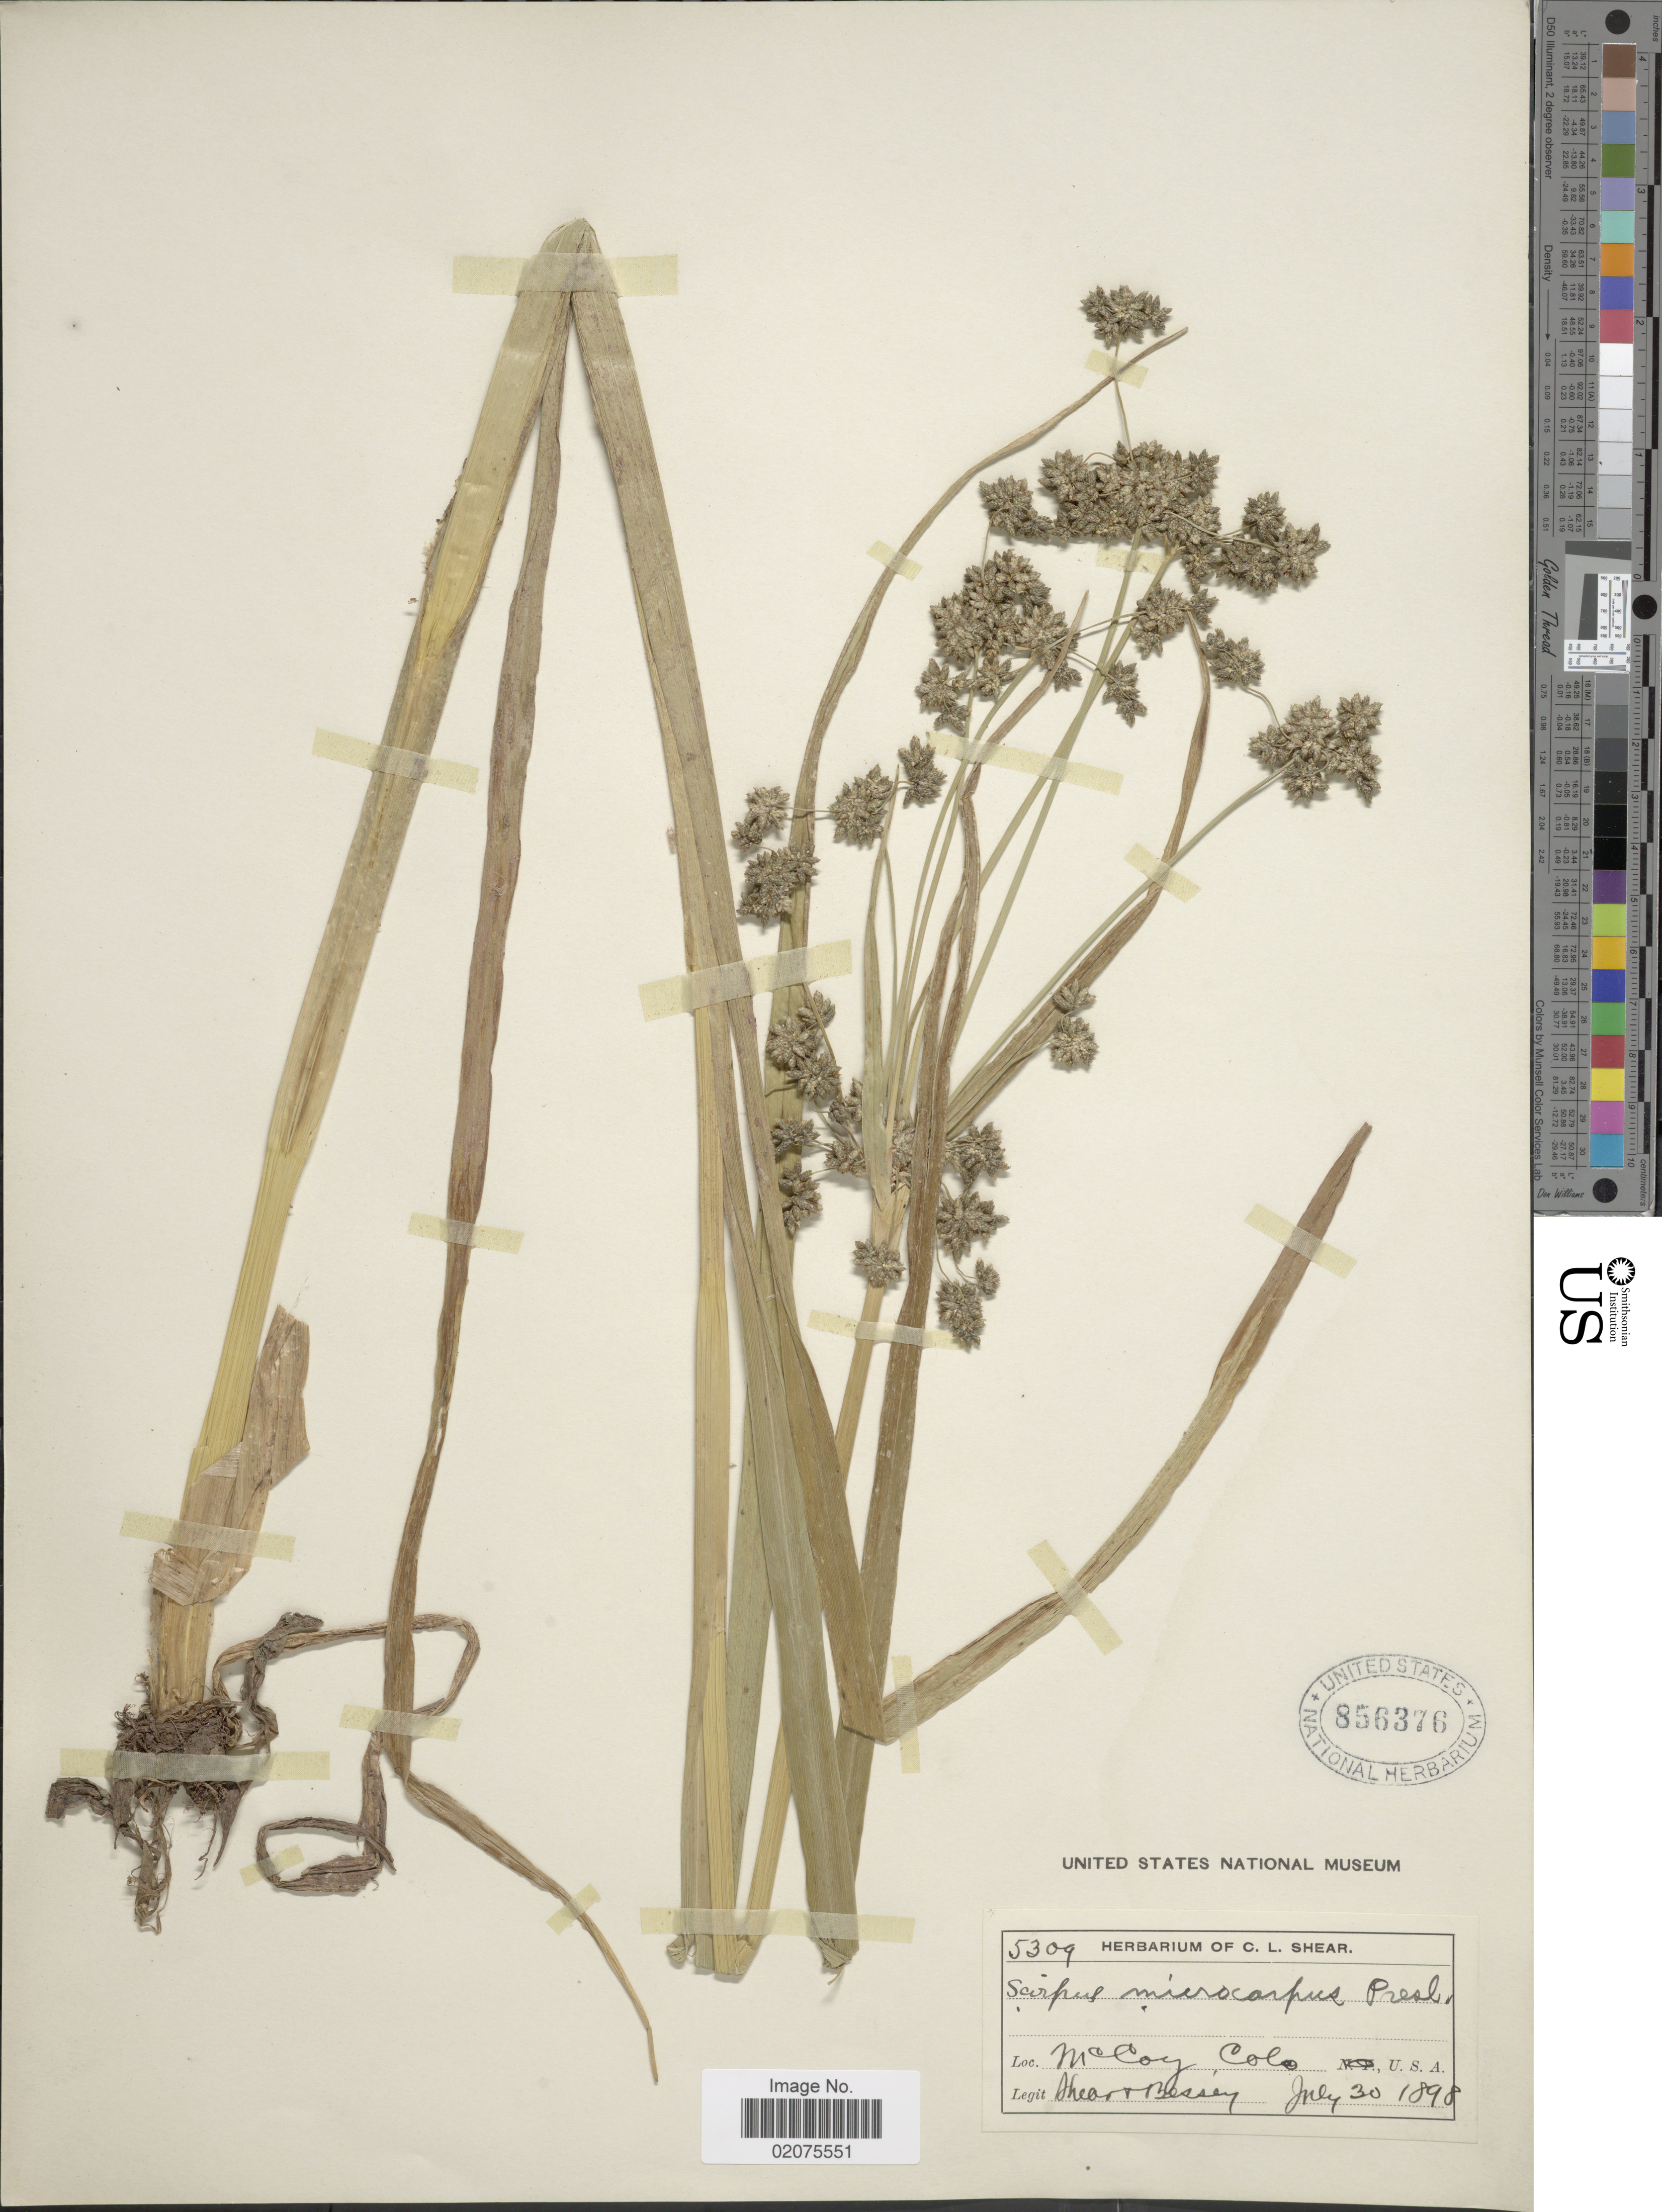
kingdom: Plantae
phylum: Tracheophyta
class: Liliopsida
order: Poales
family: Cyperaceae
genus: Scirpus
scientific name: Scirpus microcarpus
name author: J. Presl & C. Presl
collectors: -- Shear & -. Bessey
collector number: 5309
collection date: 1898-07-30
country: United States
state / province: Colorado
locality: McCoy, Colo., U.S.A.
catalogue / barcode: US 856376